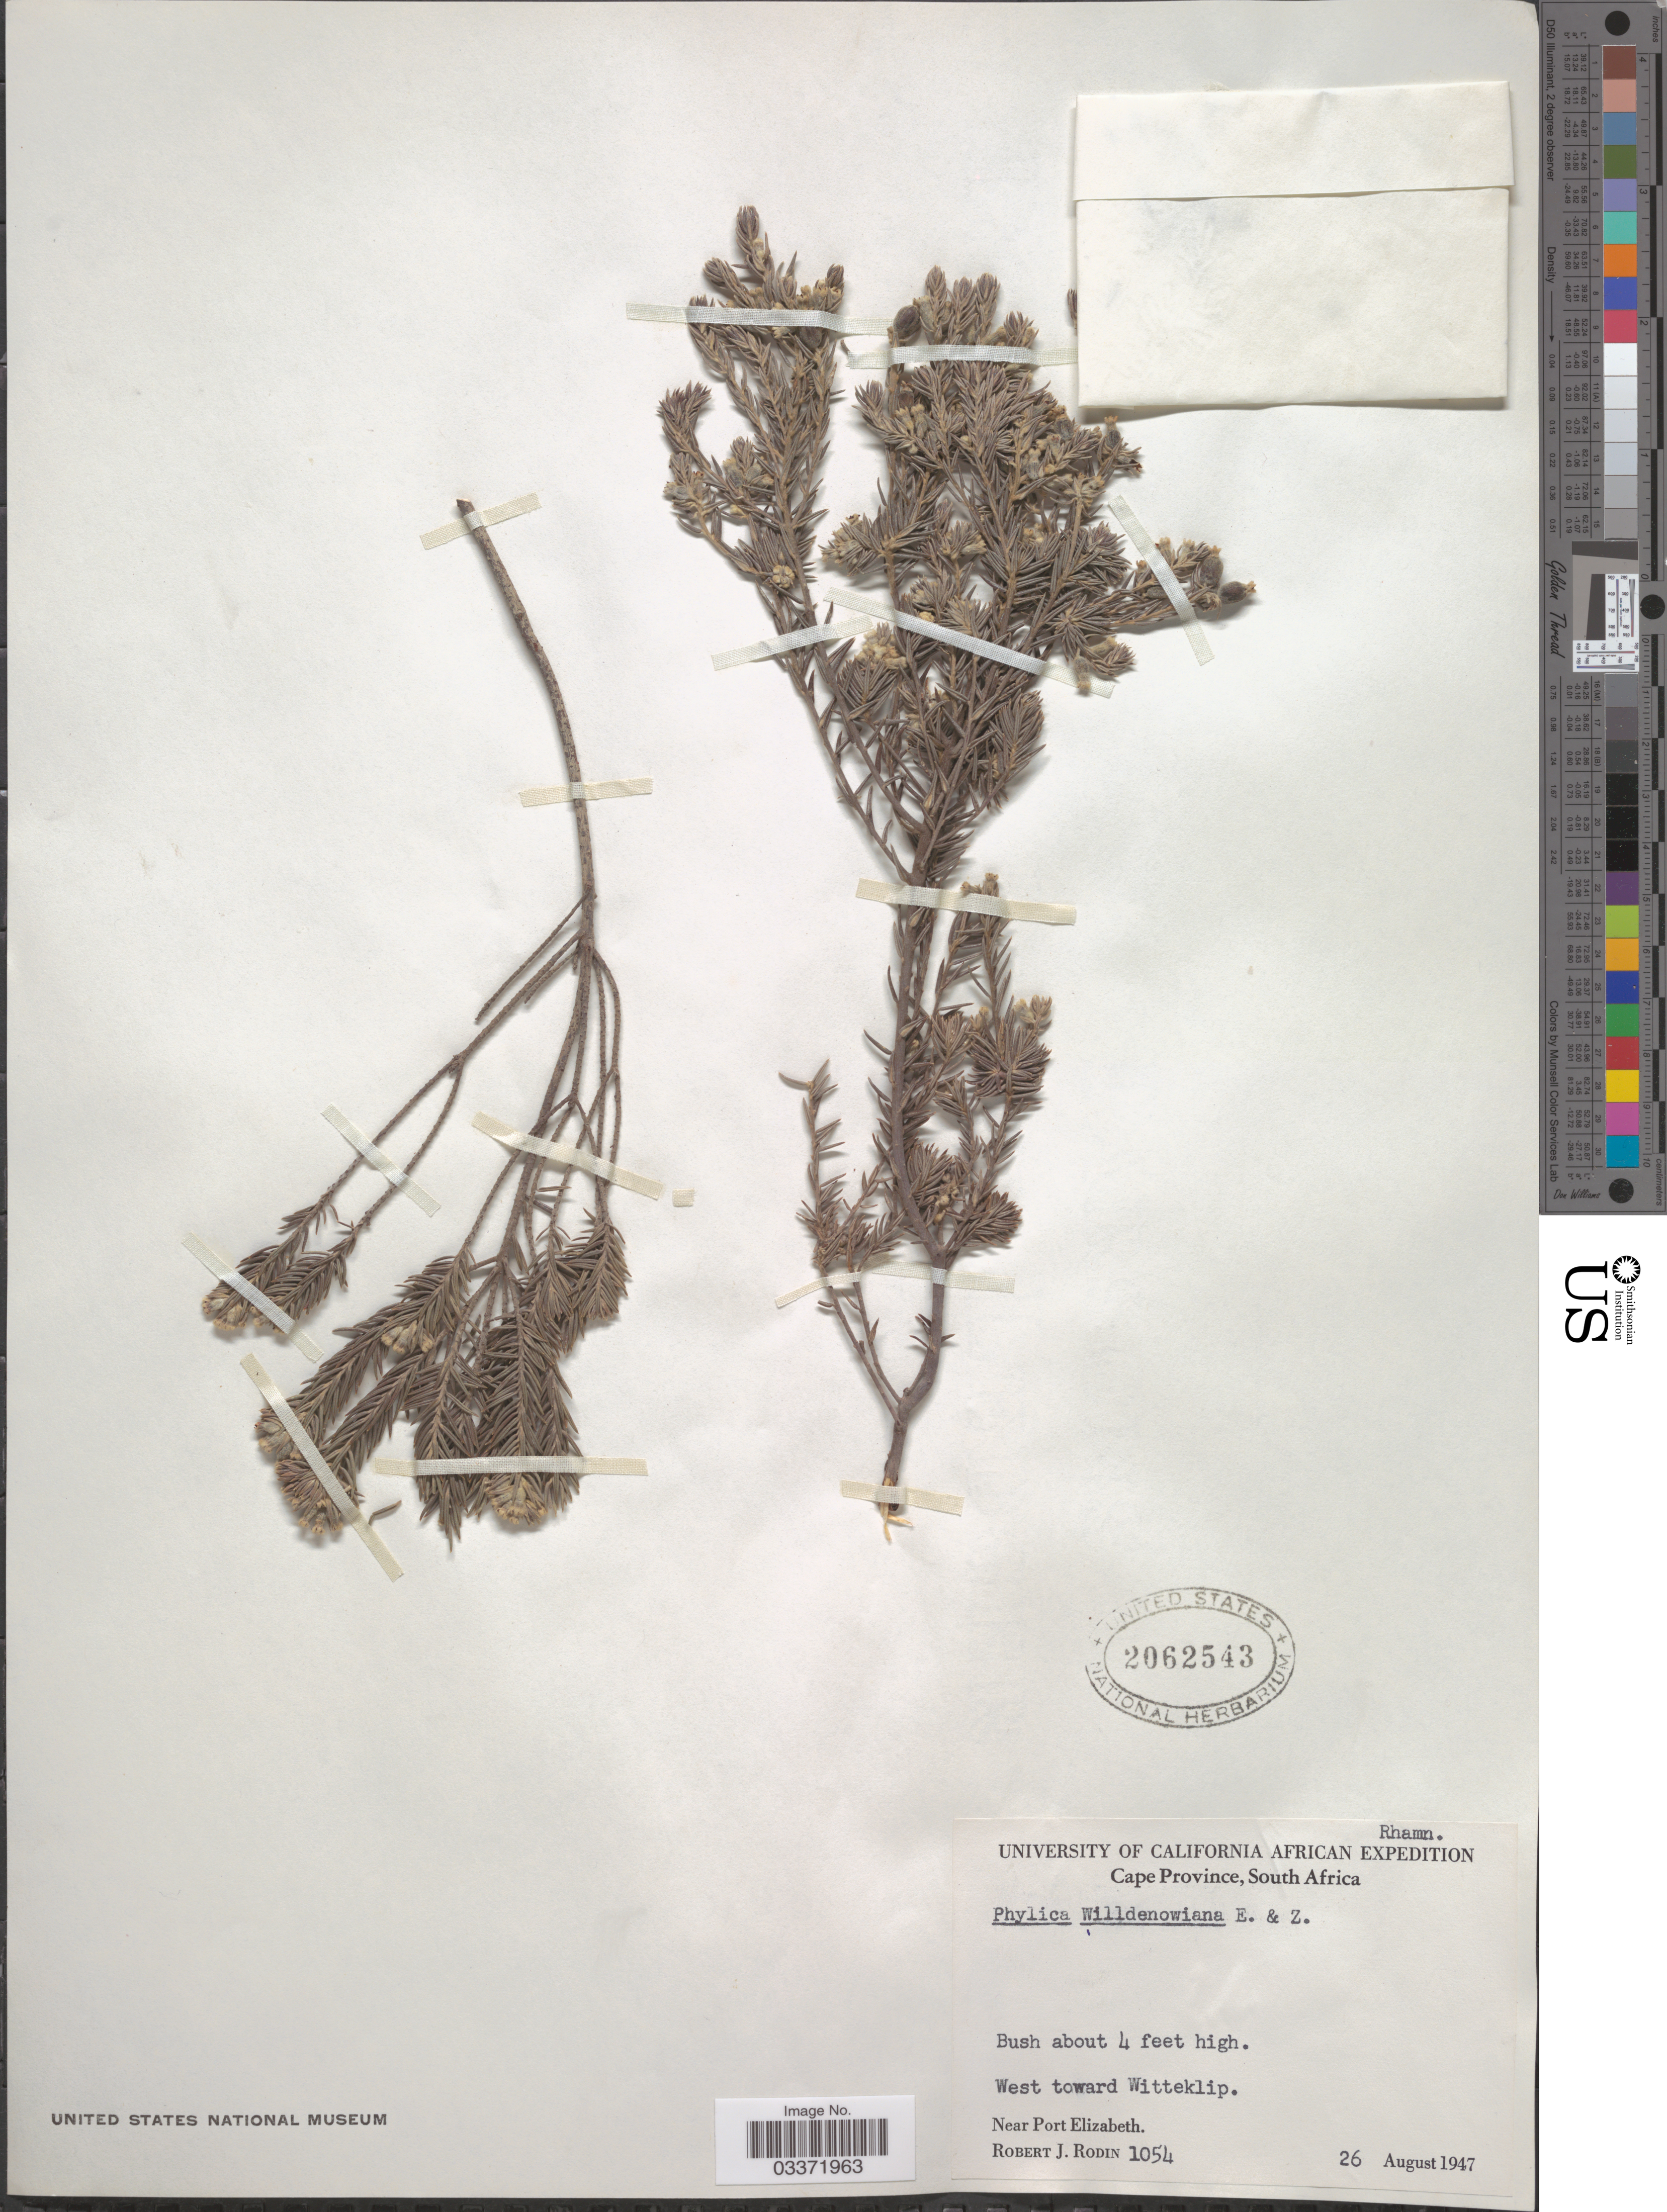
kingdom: Plantae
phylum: Tracheophyta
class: Magnoliopsida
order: Rosales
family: Rhamnaceae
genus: Phylica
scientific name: Phylica willdenowiana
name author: Eckl. & Zeyh.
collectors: R. J. Rodin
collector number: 1054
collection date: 1947-08-26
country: South Africa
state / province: Eastern Cape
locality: West toward Witteklip. Near Port Elizabeth.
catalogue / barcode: US 2062543